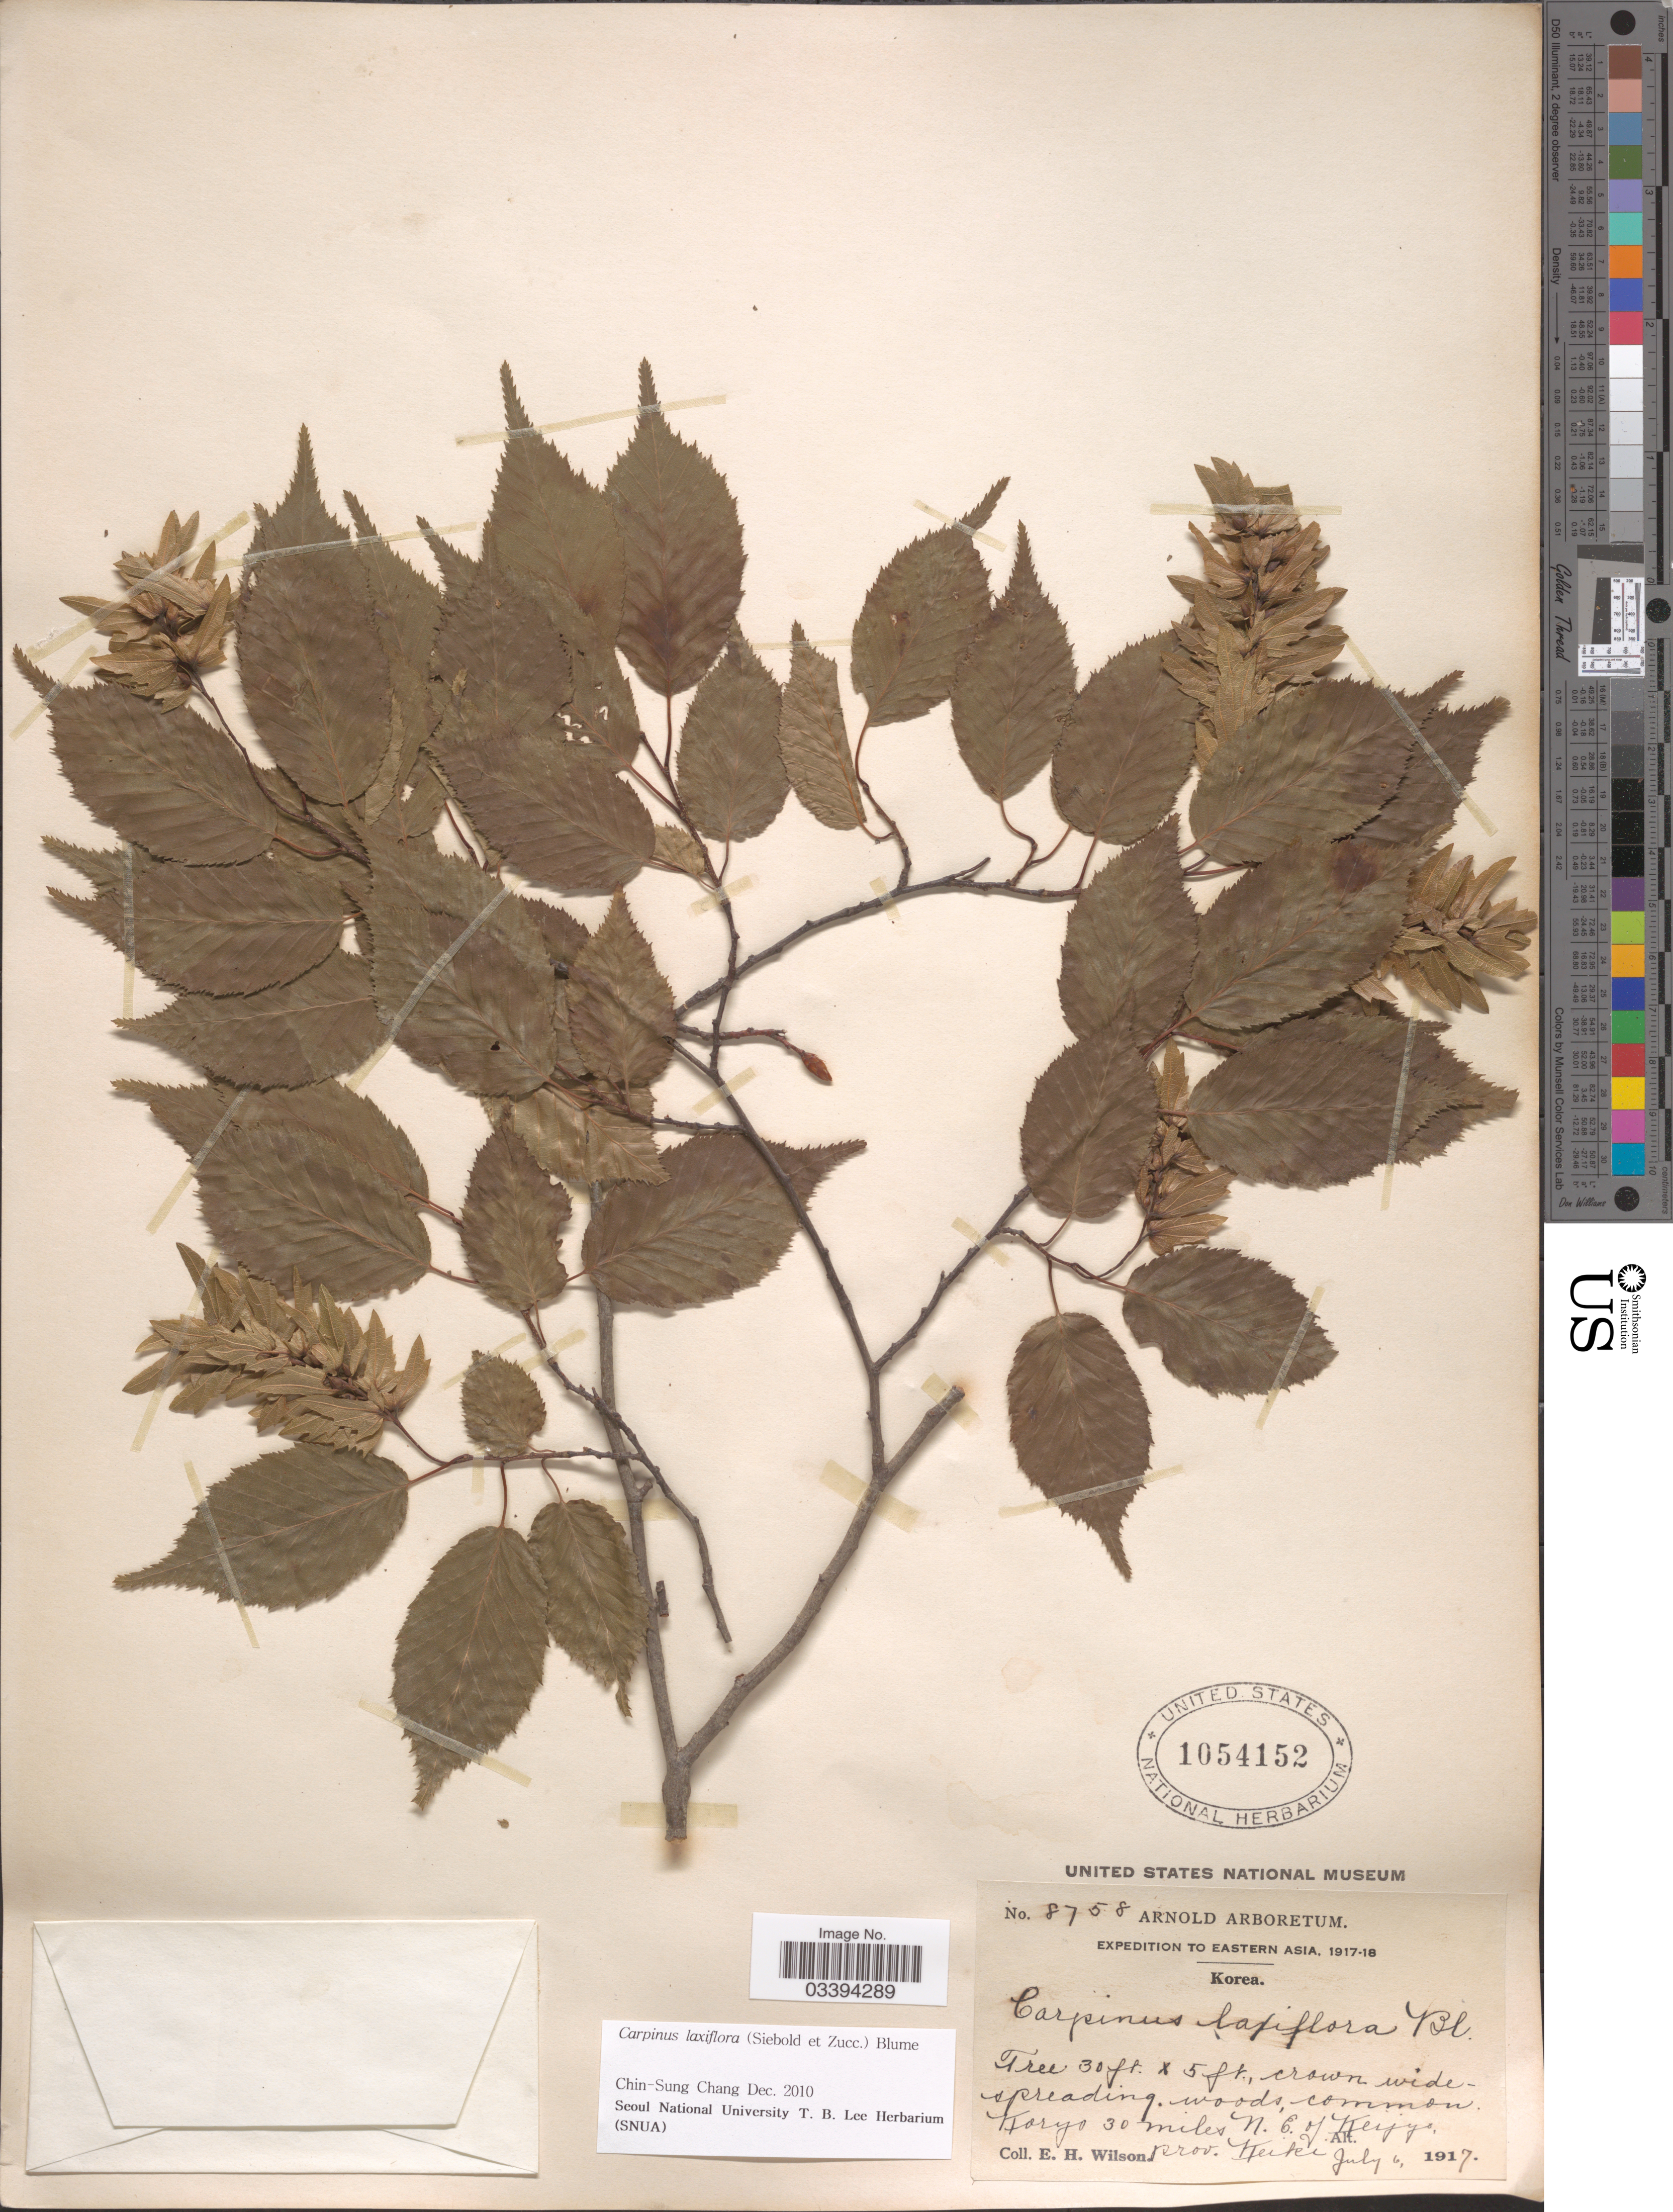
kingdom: Plantae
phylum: Tracheophyta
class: Magnoliopsida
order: Fagales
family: Betulaceae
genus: Carpinus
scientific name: Carpinus laxiflora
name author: (Siebold & Zucc.) Blume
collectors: E. Wilson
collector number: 8758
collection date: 1917-07-06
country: South Korea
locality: Koryo 30 miles N.E. of Keijyo, prov. Keiki.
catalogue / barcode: US 1054152